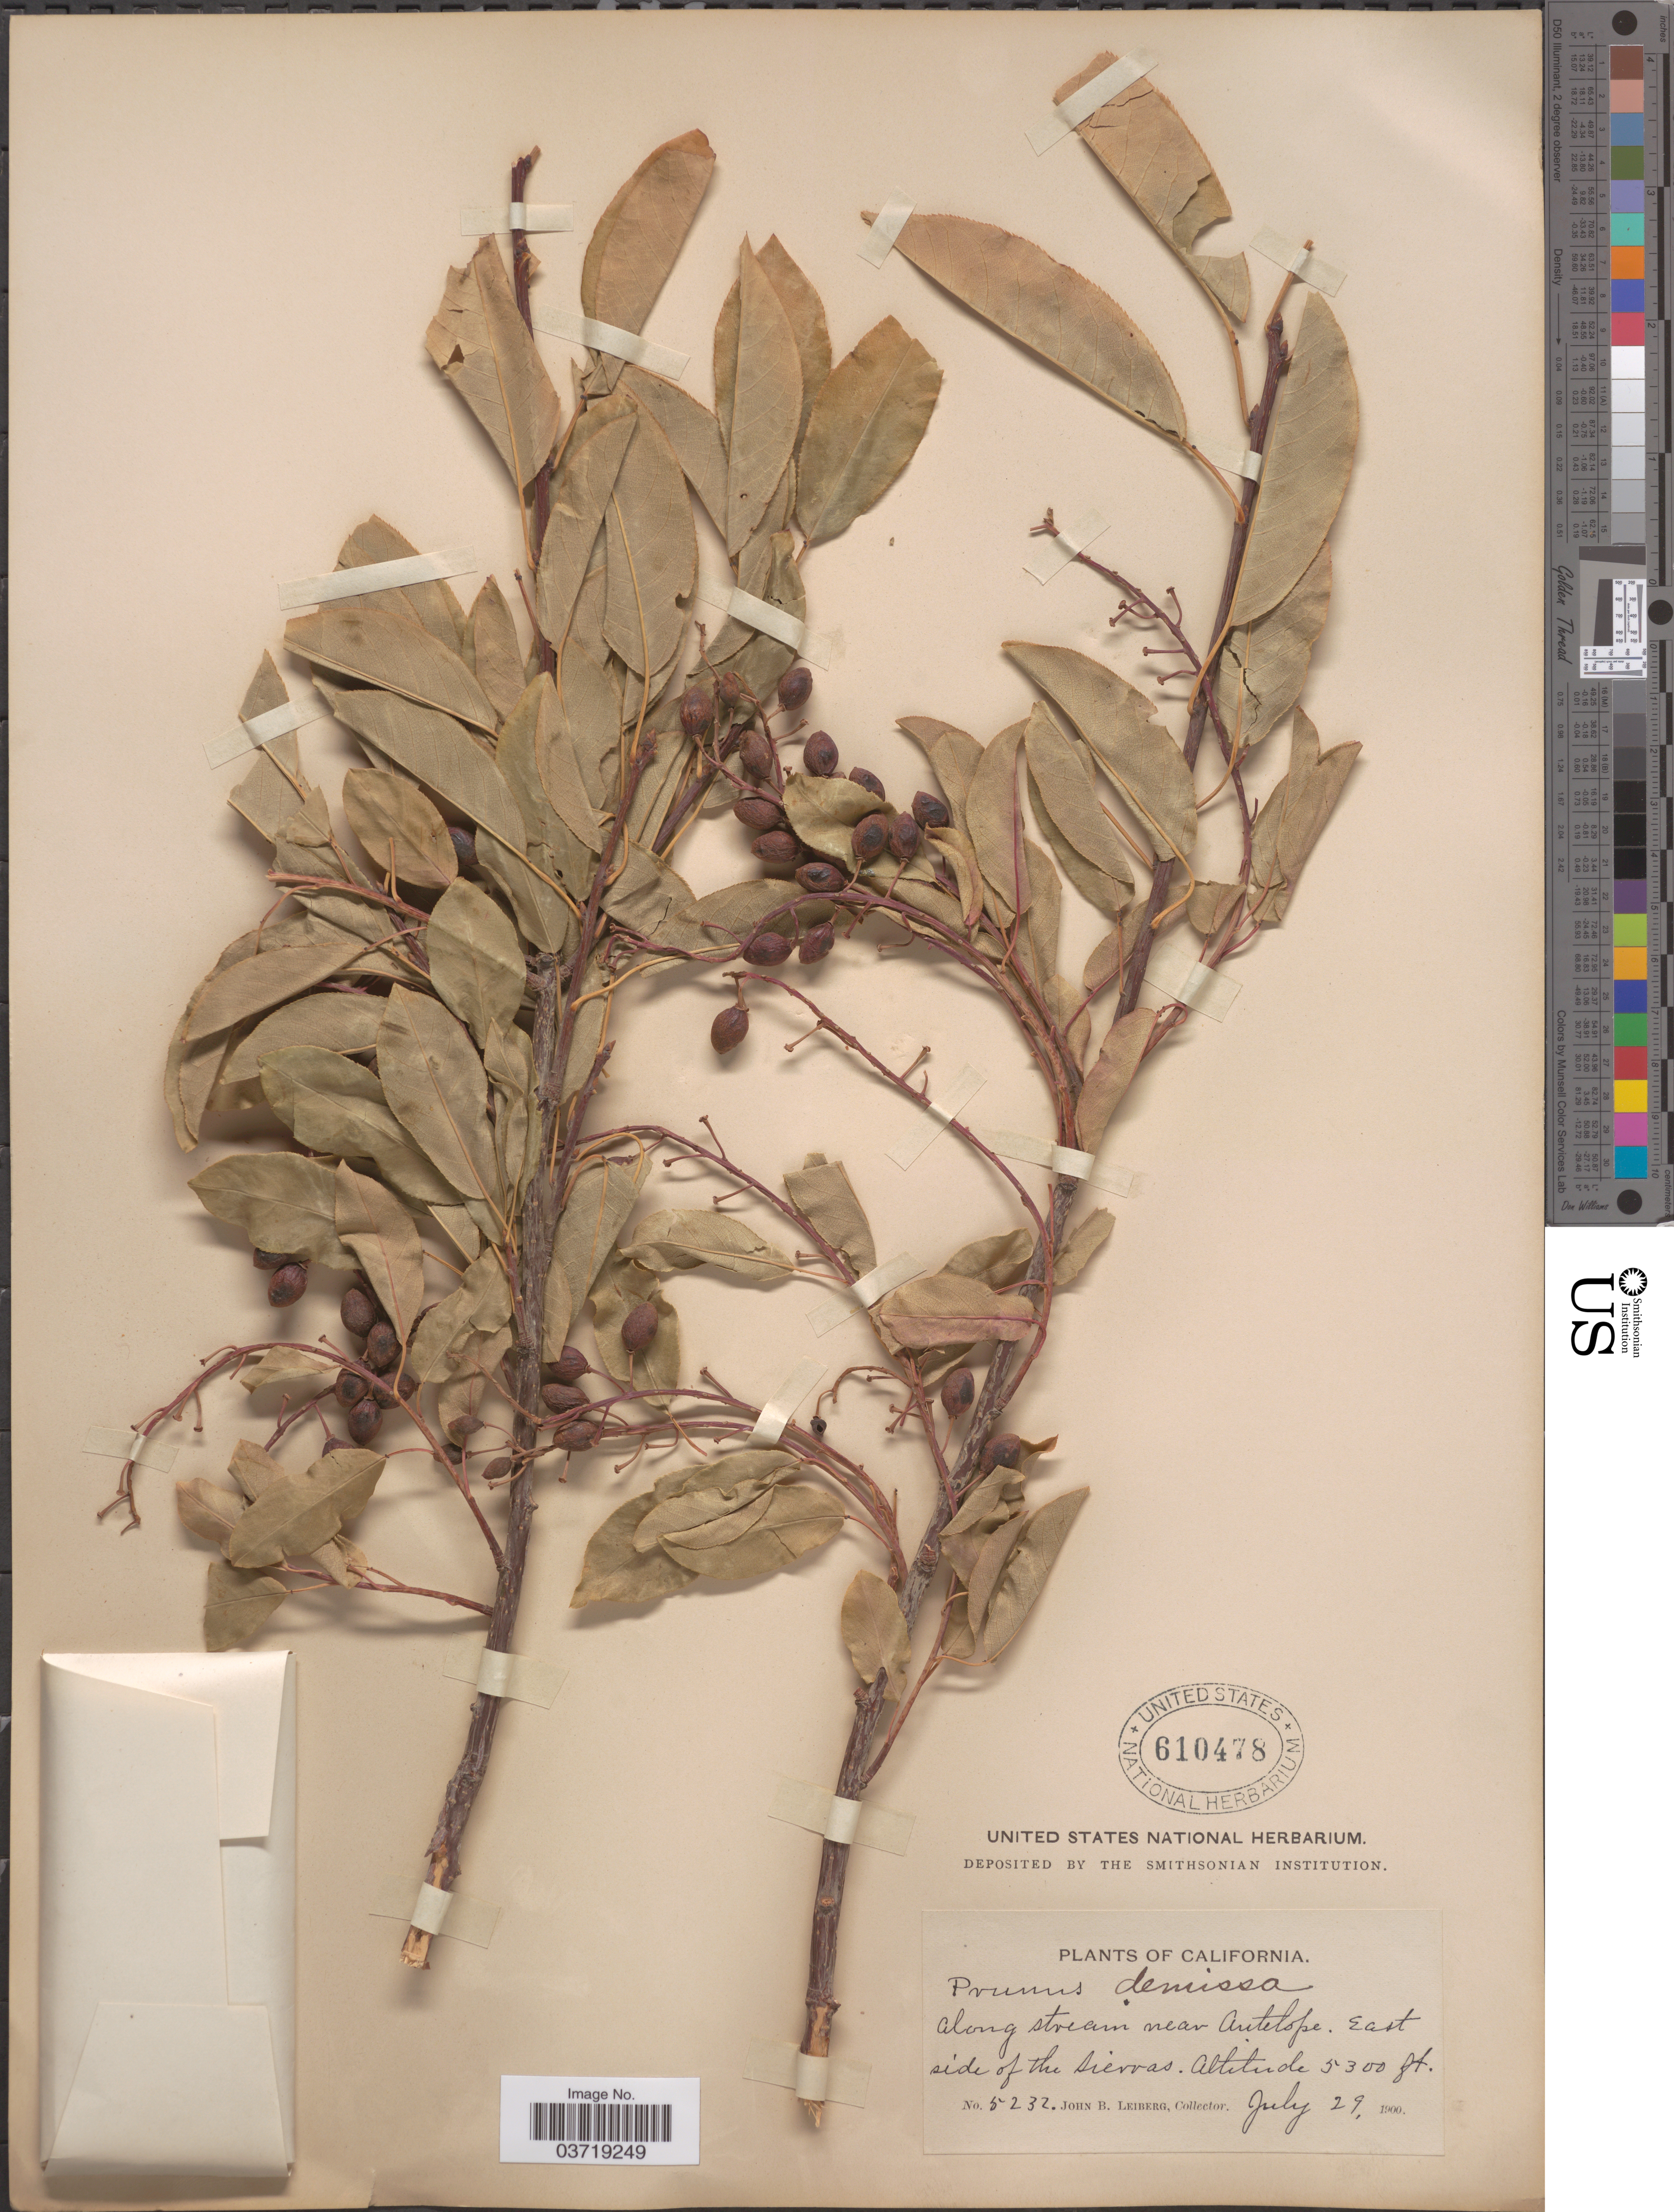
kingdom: Plantae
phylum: Tracheophyta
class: Magnoliopsida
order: Rosales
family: Rosaceae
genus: Prunus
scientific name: Prunus virginiana var. demissa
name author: (Nutt.) Torr.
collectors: J. B. Leiberg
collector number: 5232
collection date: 1900-07-29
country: United States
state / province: California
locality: Along stream near Antelope. East side of the Sierras.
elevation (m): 1615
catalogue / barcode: US 610478